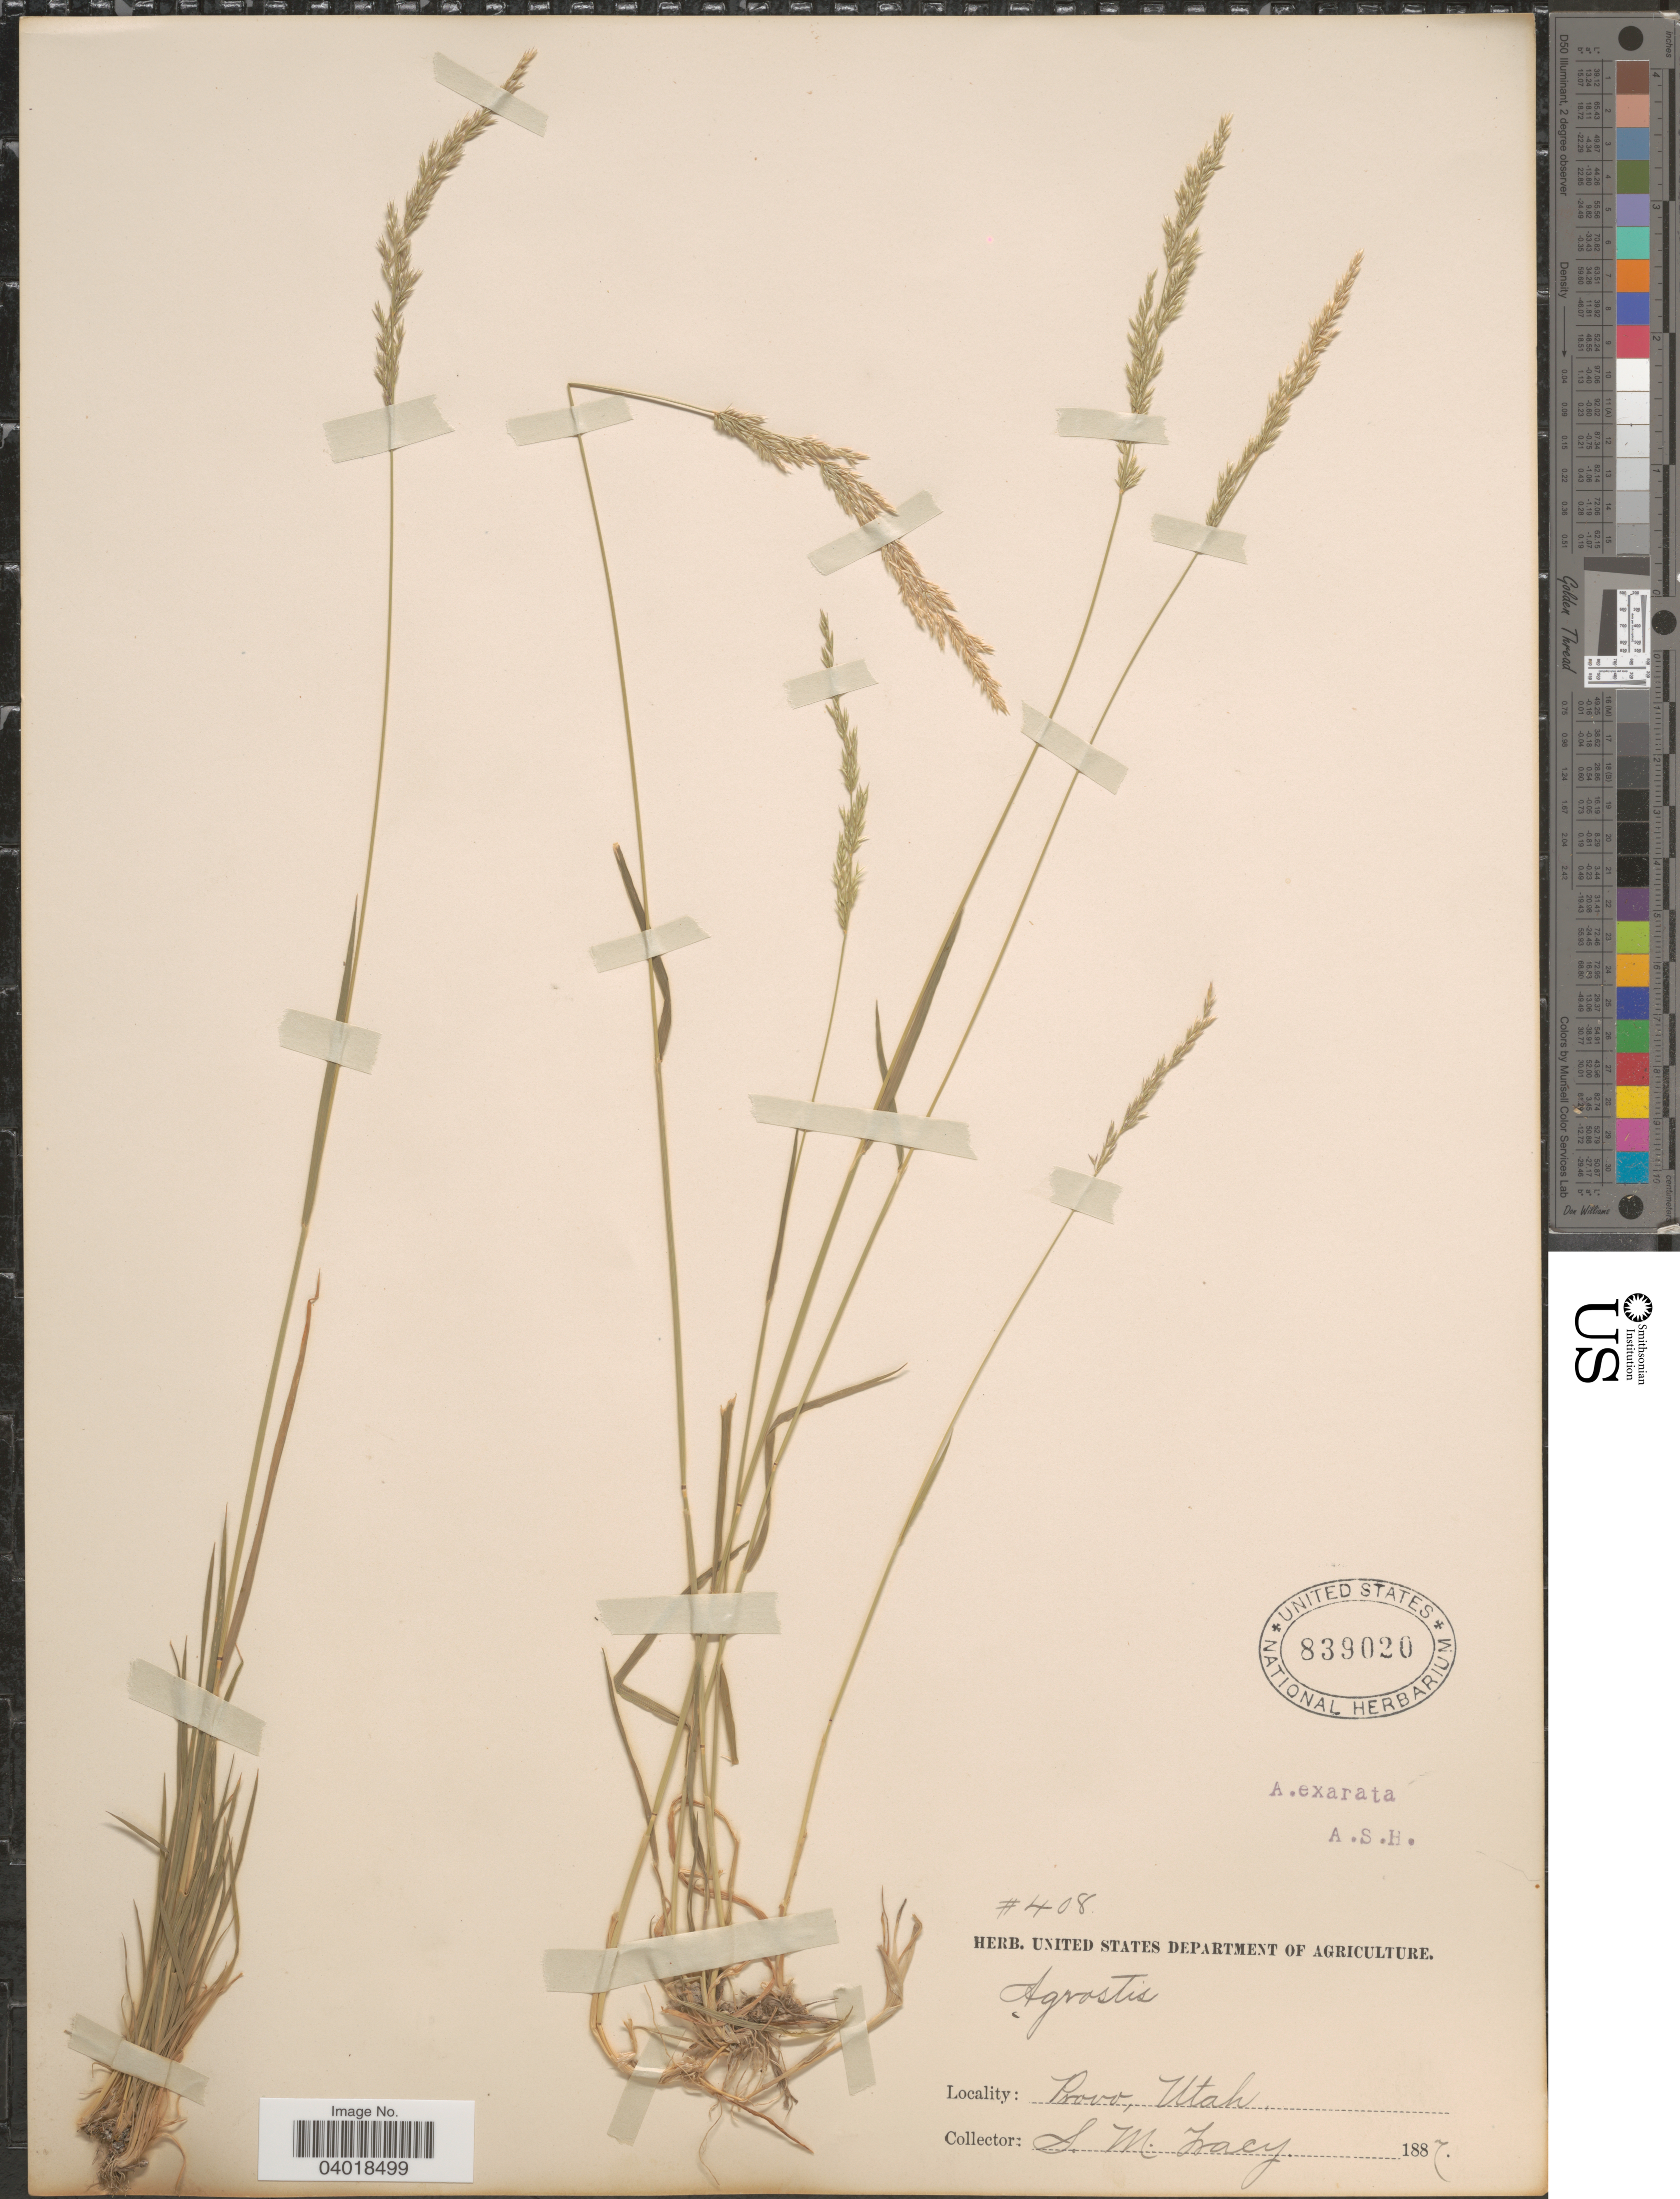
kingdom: Plantae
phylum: Tracheophyta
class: Liliopsida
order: Poales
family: Poaceae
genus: Agrostis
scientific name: Agrostis exarata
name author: Trin.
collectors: S. M. Tracy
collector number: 408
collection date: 1887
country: United States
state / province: Utah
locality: Provo.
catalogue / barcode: US 839020